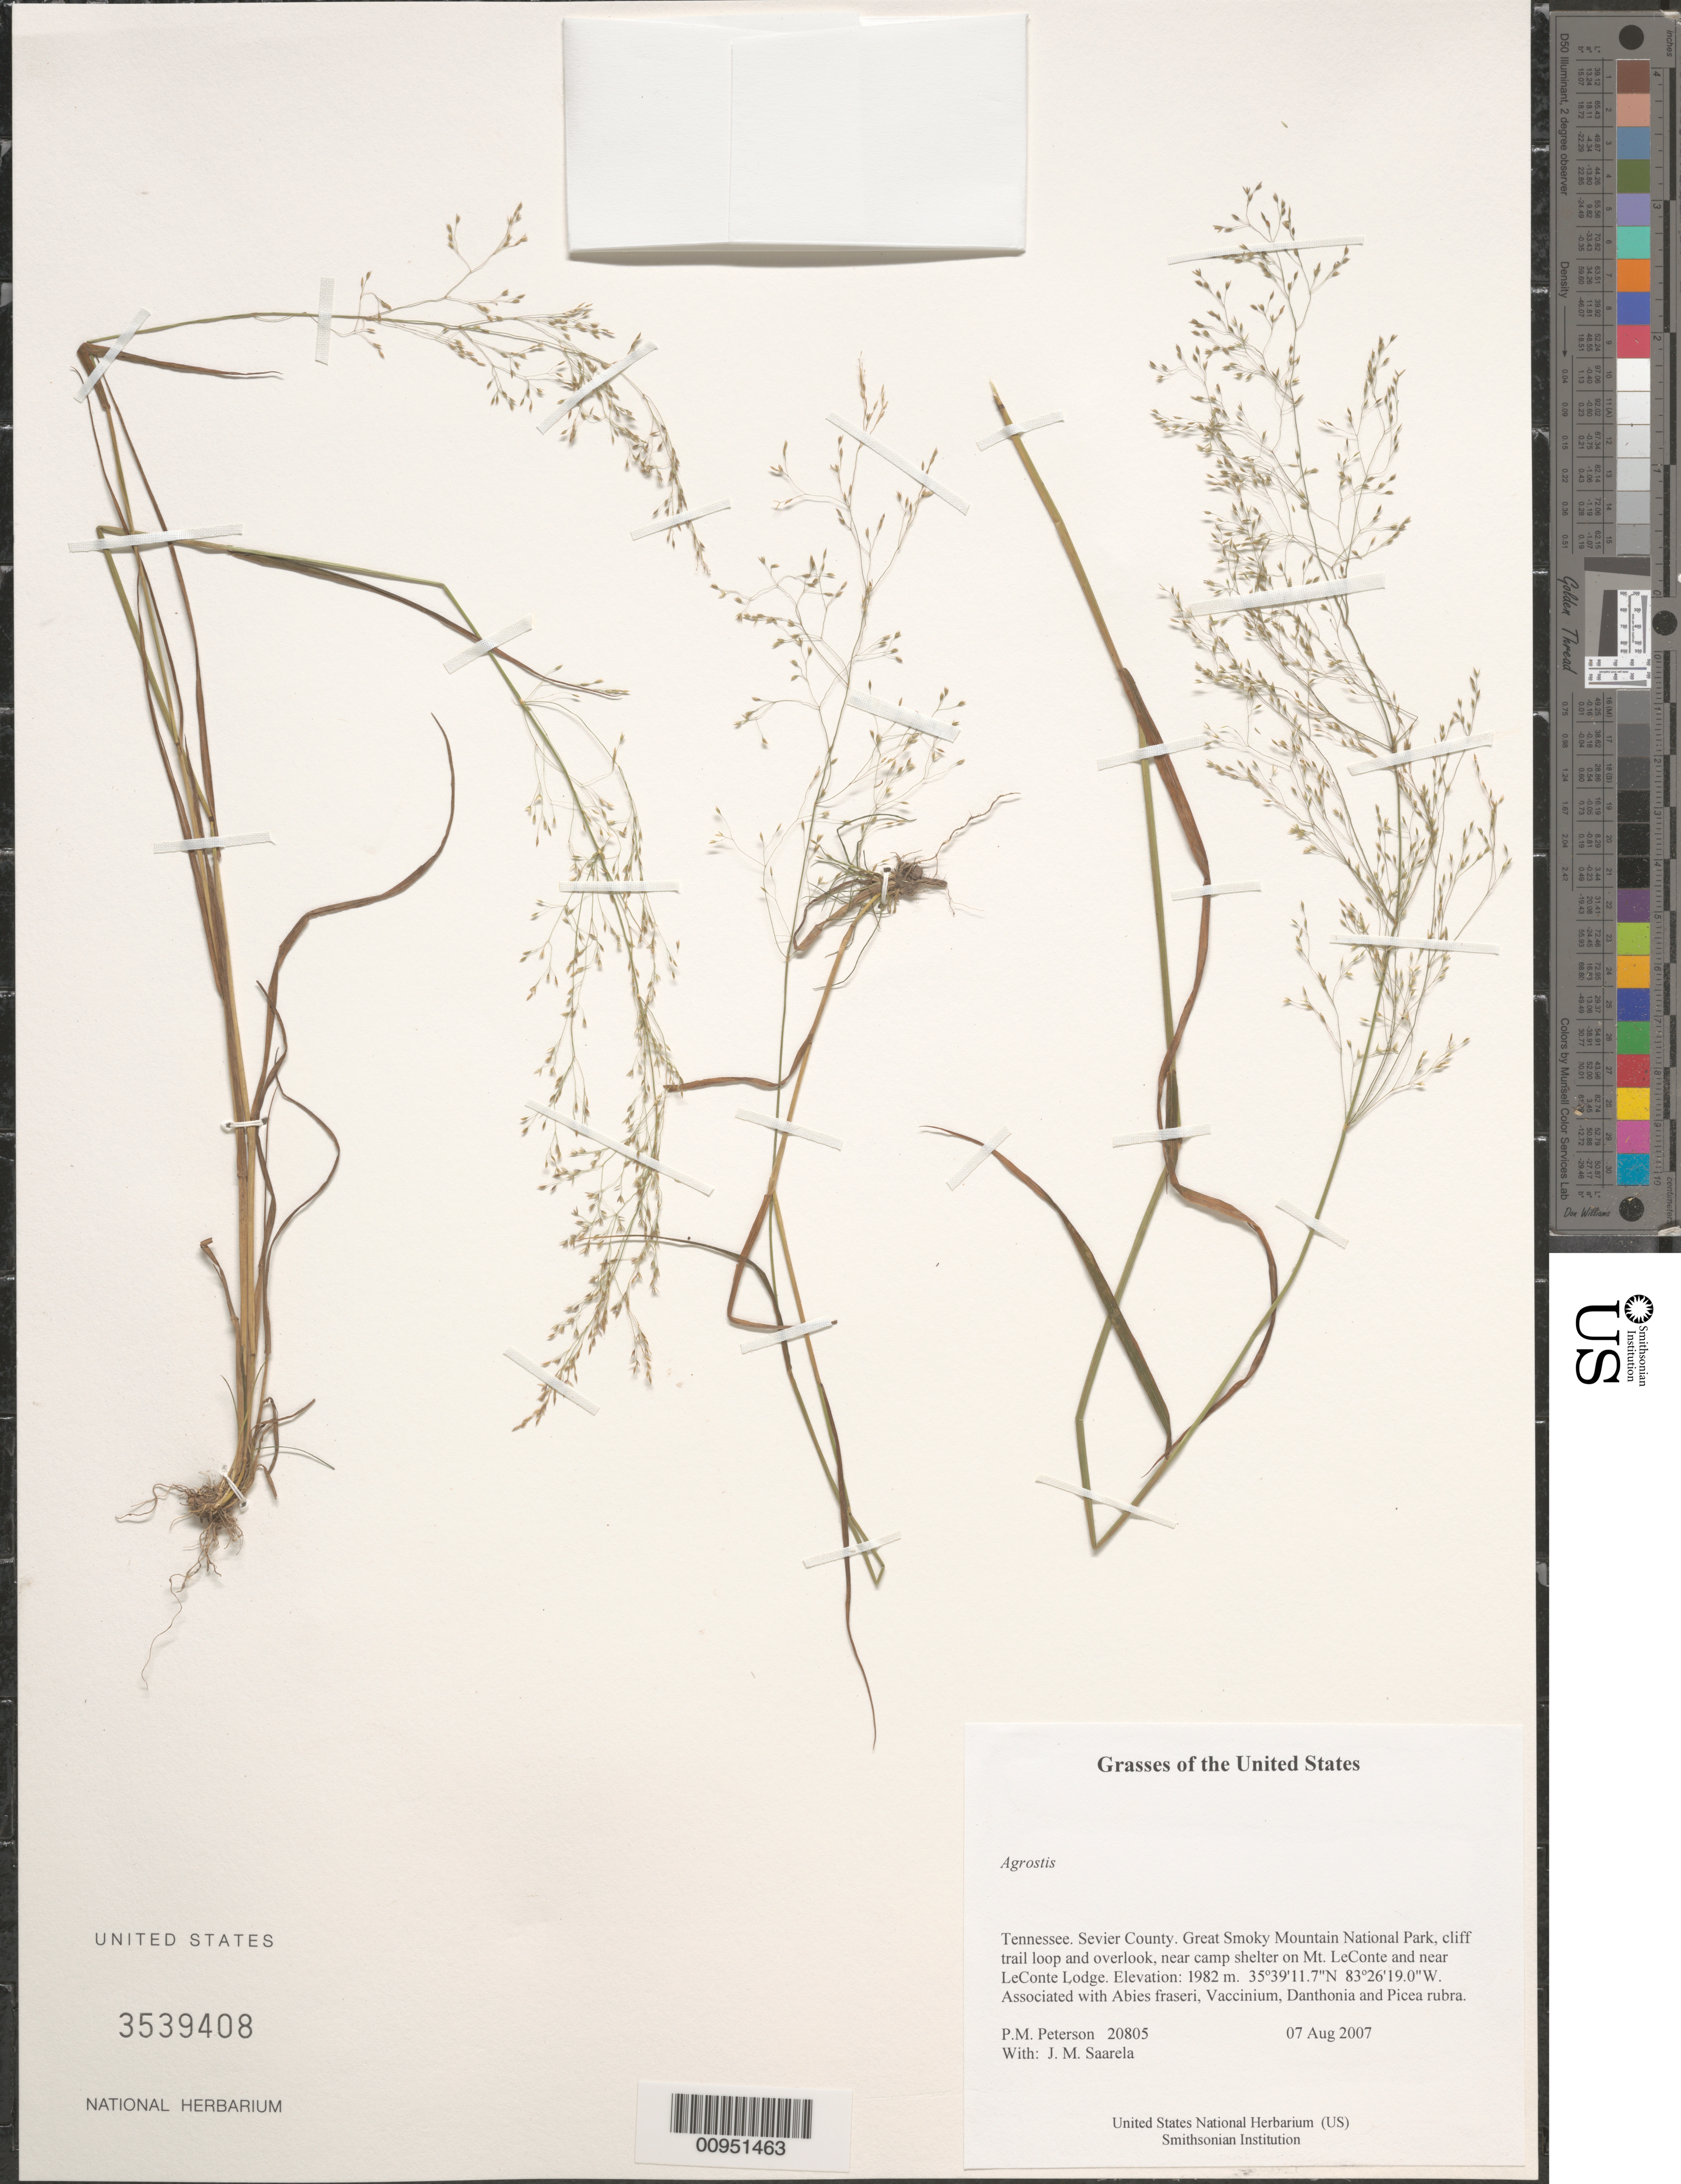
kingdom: Plantae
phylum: Tracheophyta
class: Liliopsida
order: Poales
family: Poaceae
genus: Agrostis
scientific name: Agrostis sp.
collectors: P. M. Peterson & J. Saarela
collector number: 20805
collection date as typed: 07 Aug 2007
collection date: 2007-08-07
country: United States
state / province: Tennessee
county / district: Sevier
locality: Great Smoky Mountain National Park, cliff trail loop and overlook, near camp shelter on Mt. LeConte and near LeConte Lodge.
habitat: Associated with Abies fraseri, Vaccinium, Danthonia and Picea rubra.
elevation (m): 1982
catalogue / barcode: US 3539408